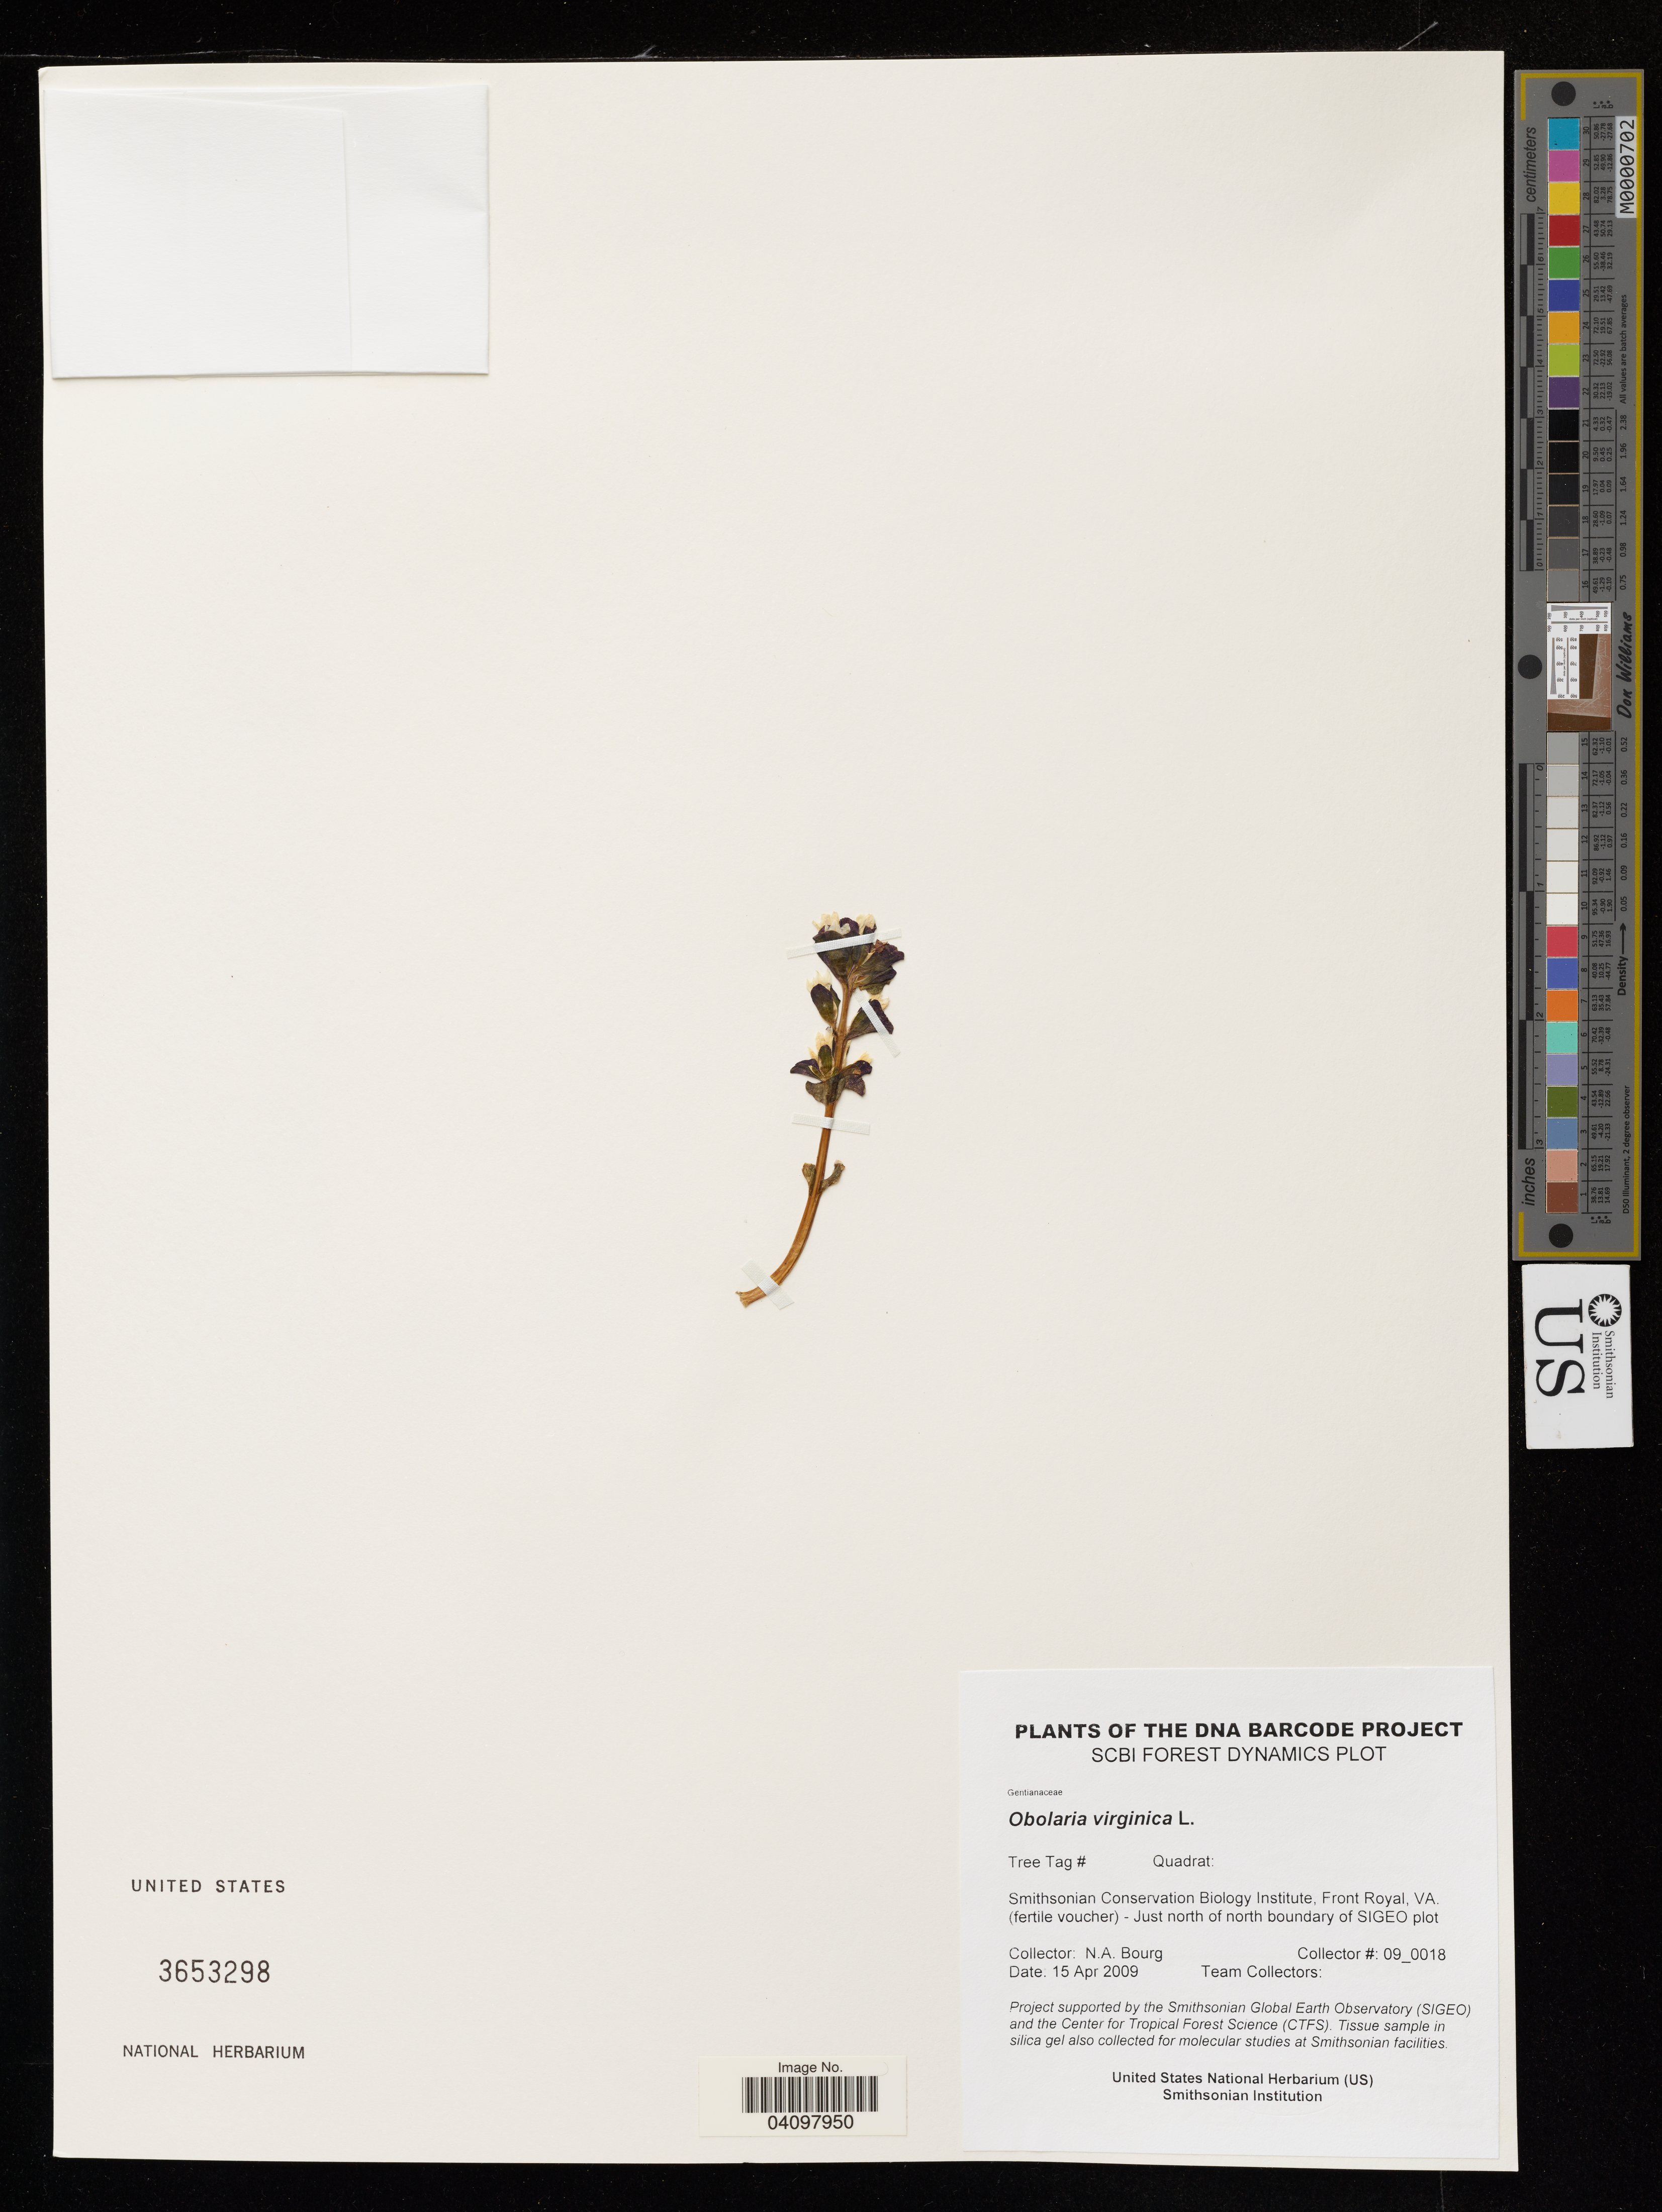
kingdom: Plantae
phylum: Tracheophyta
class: Magnoliopsida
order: Gentianales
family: Gentianaceae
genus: Obolaria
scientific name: Obolaria virginica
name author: L.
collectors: N. A. Bourg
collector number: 09_0018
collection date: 2009-04-15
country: United States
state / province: Virginia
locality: Smithsonian Conservation Biology Institute, Front Royal. Just north of boundary of SIGEO plot.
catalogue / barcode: US 3653298